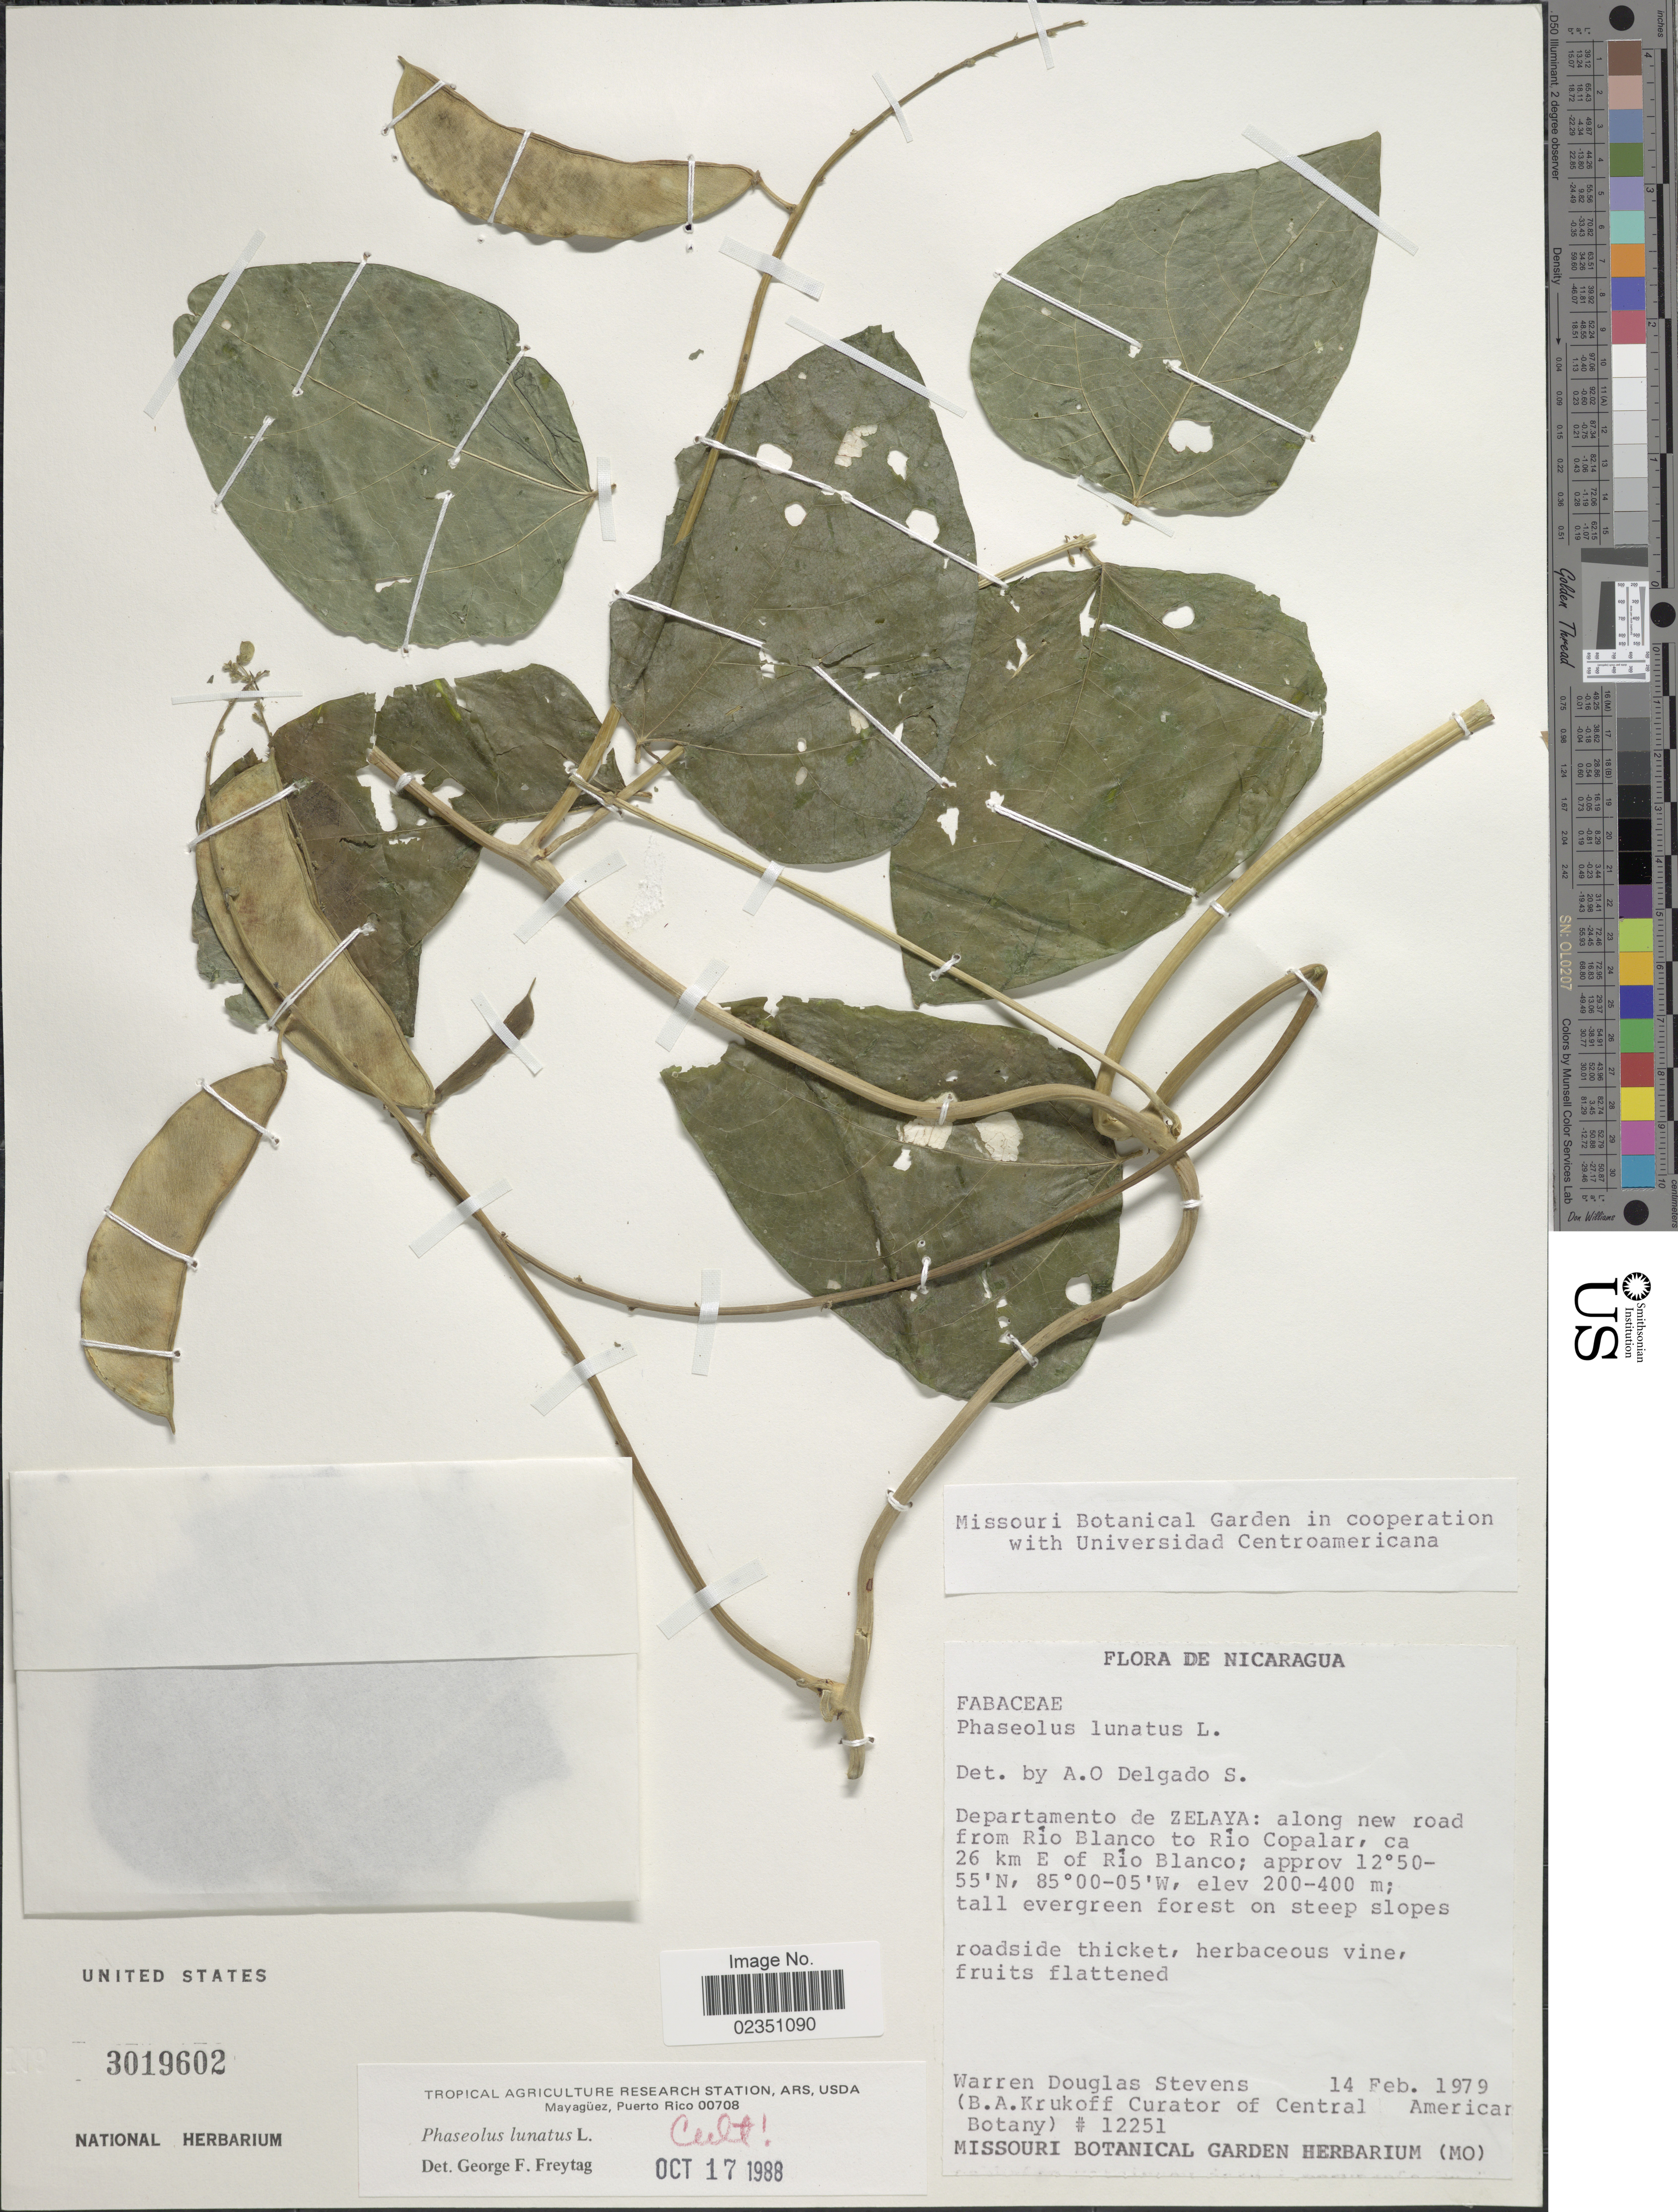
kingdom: Plantae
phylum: Tracheophyta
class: Magnoliopsida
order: Fabales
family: Fabaceae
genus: Phaseolus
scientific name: Phaseolus lunatus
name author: L.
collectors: W. D. Stevens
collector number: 12251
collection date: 1979-02-14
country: Nicaragua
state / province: Atlantico Sur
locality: Departamento de Zelaya: along new road from Río Blanco to Río Copalar, ca. 26 km E of Río Blanco; tall evergreen forest on step slopes roadsides thicket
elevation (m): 200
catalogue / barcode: US 3019602